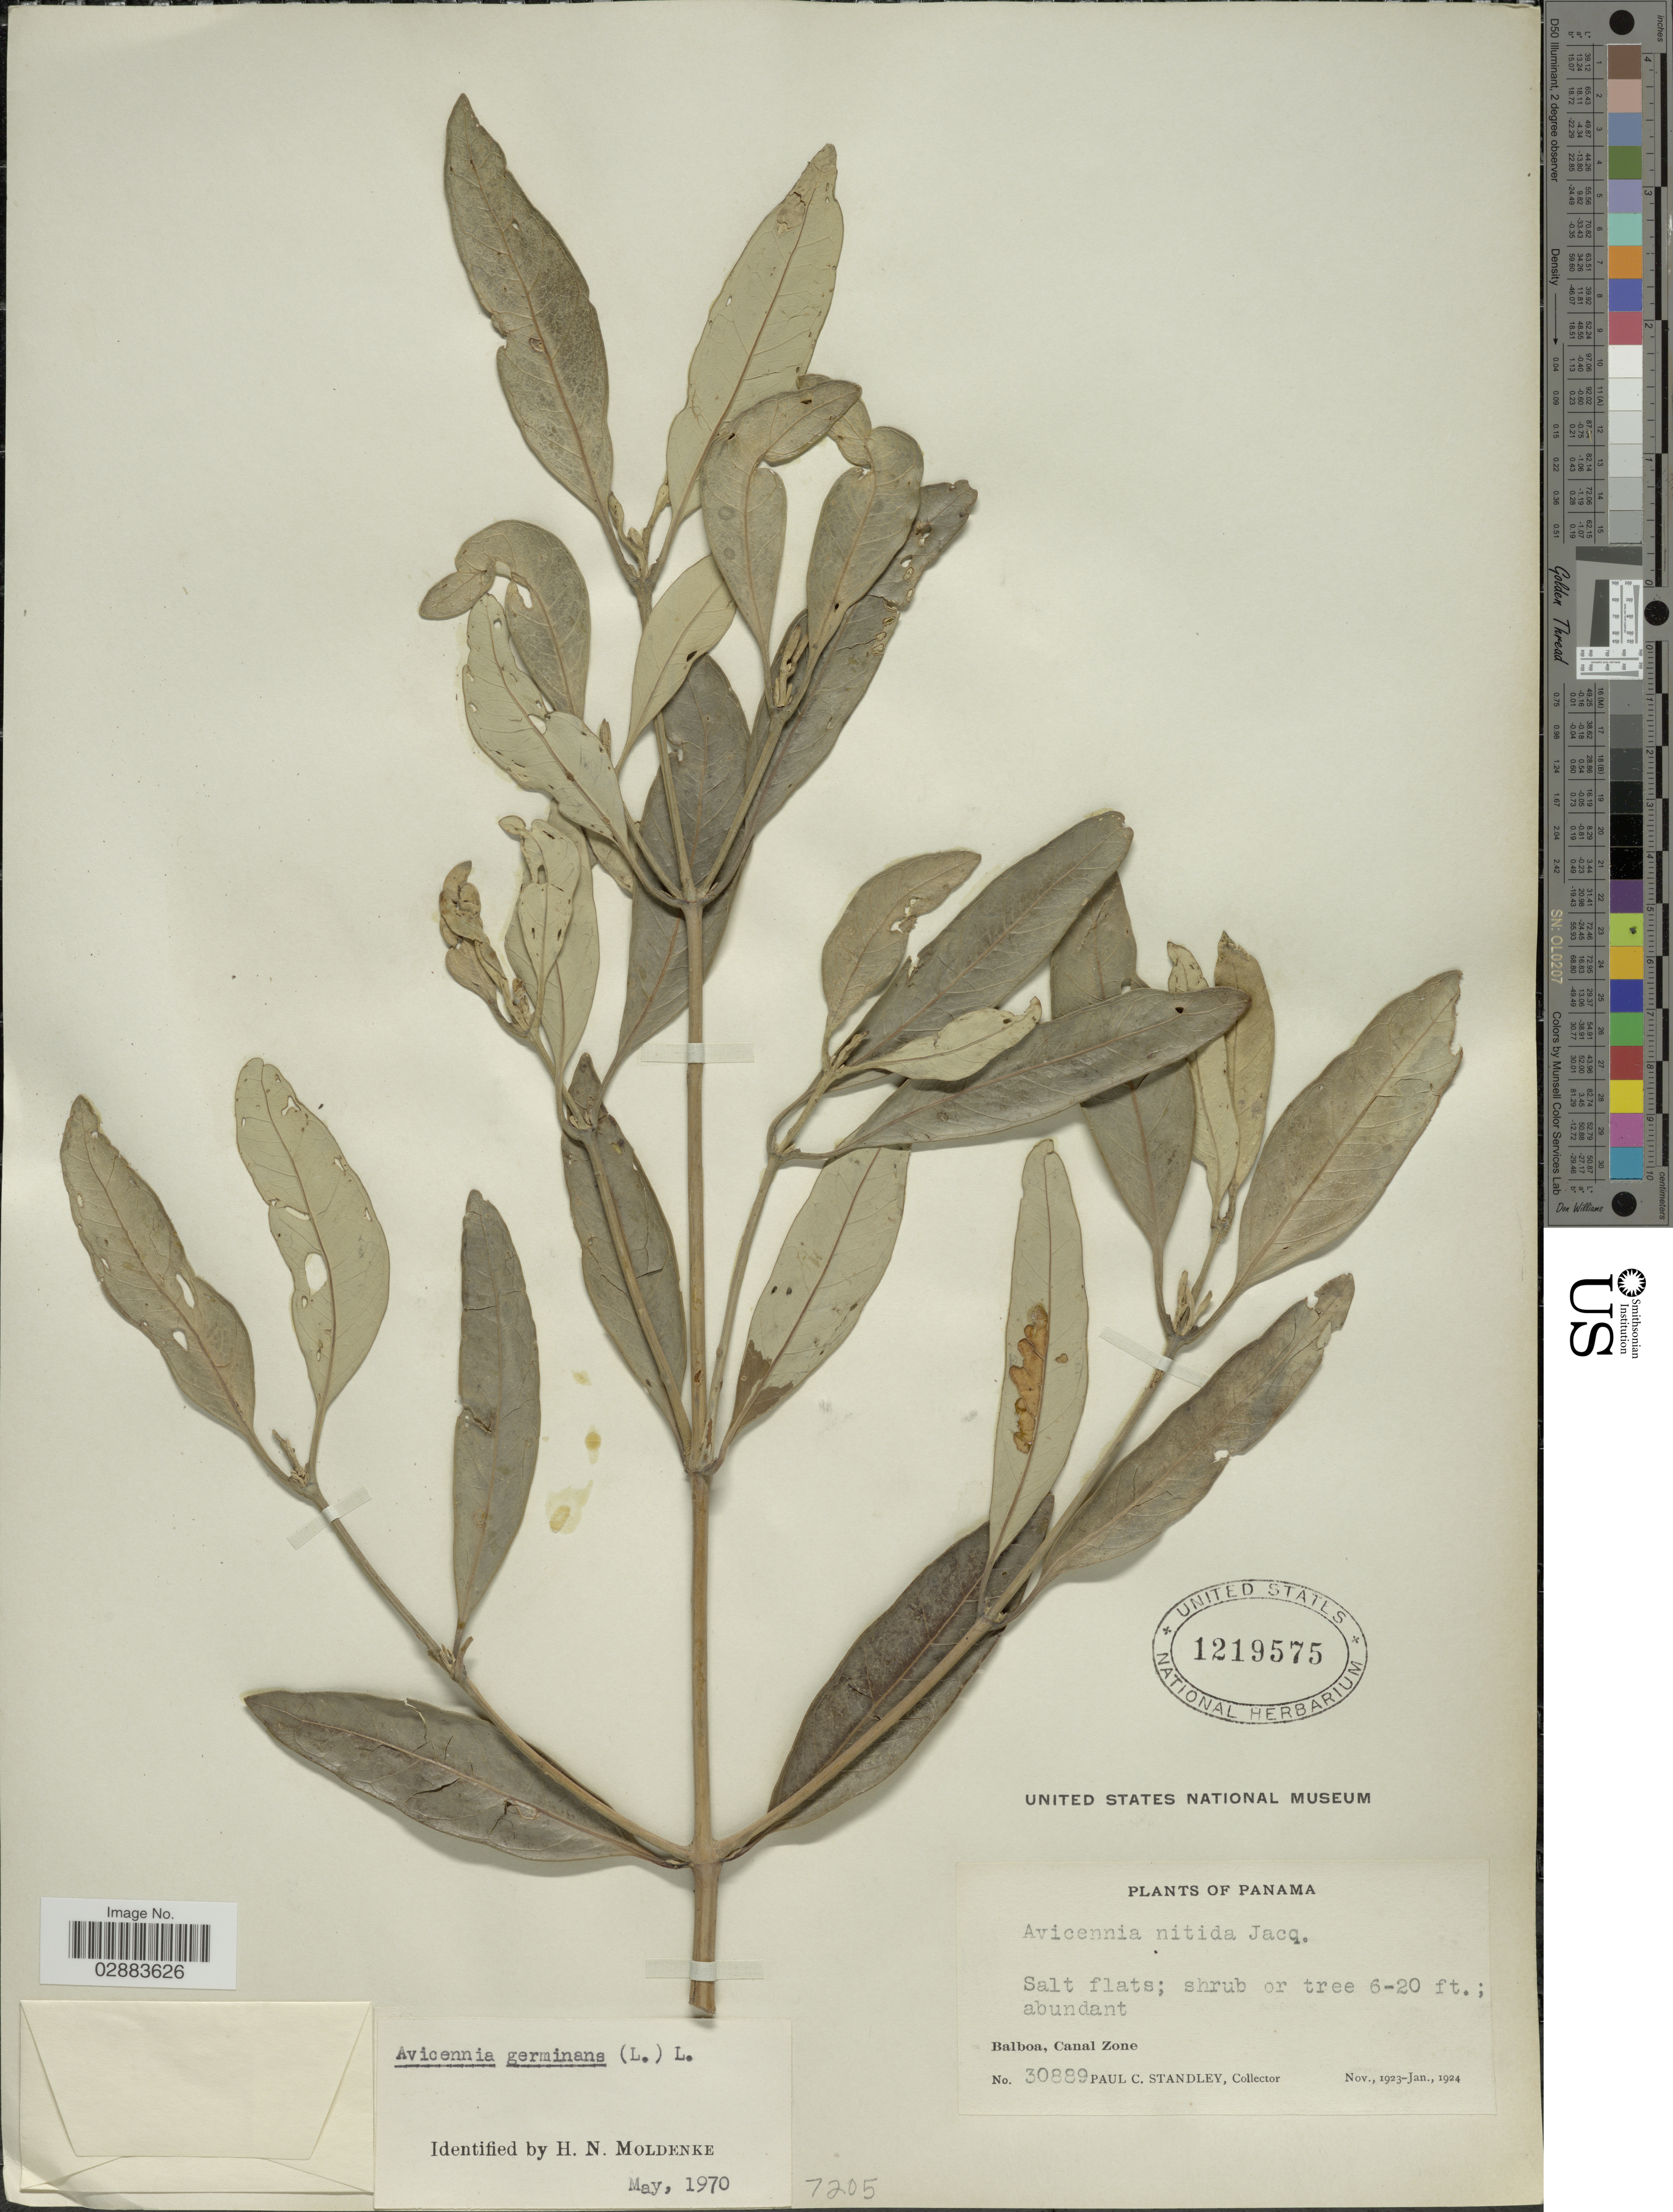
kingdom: Plantae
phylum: Tracheophyta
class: Magnoliopsida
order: Lamiales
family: Acanthaceae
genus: Avicennia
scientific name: Avicennia germinans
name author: (L.) L.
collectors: P. C. Standley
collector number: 30889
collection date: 1923-11/1924-01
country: Panama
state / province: Colón / Panamá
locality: Balboa, Canal Zone.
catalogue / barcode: US 1219575